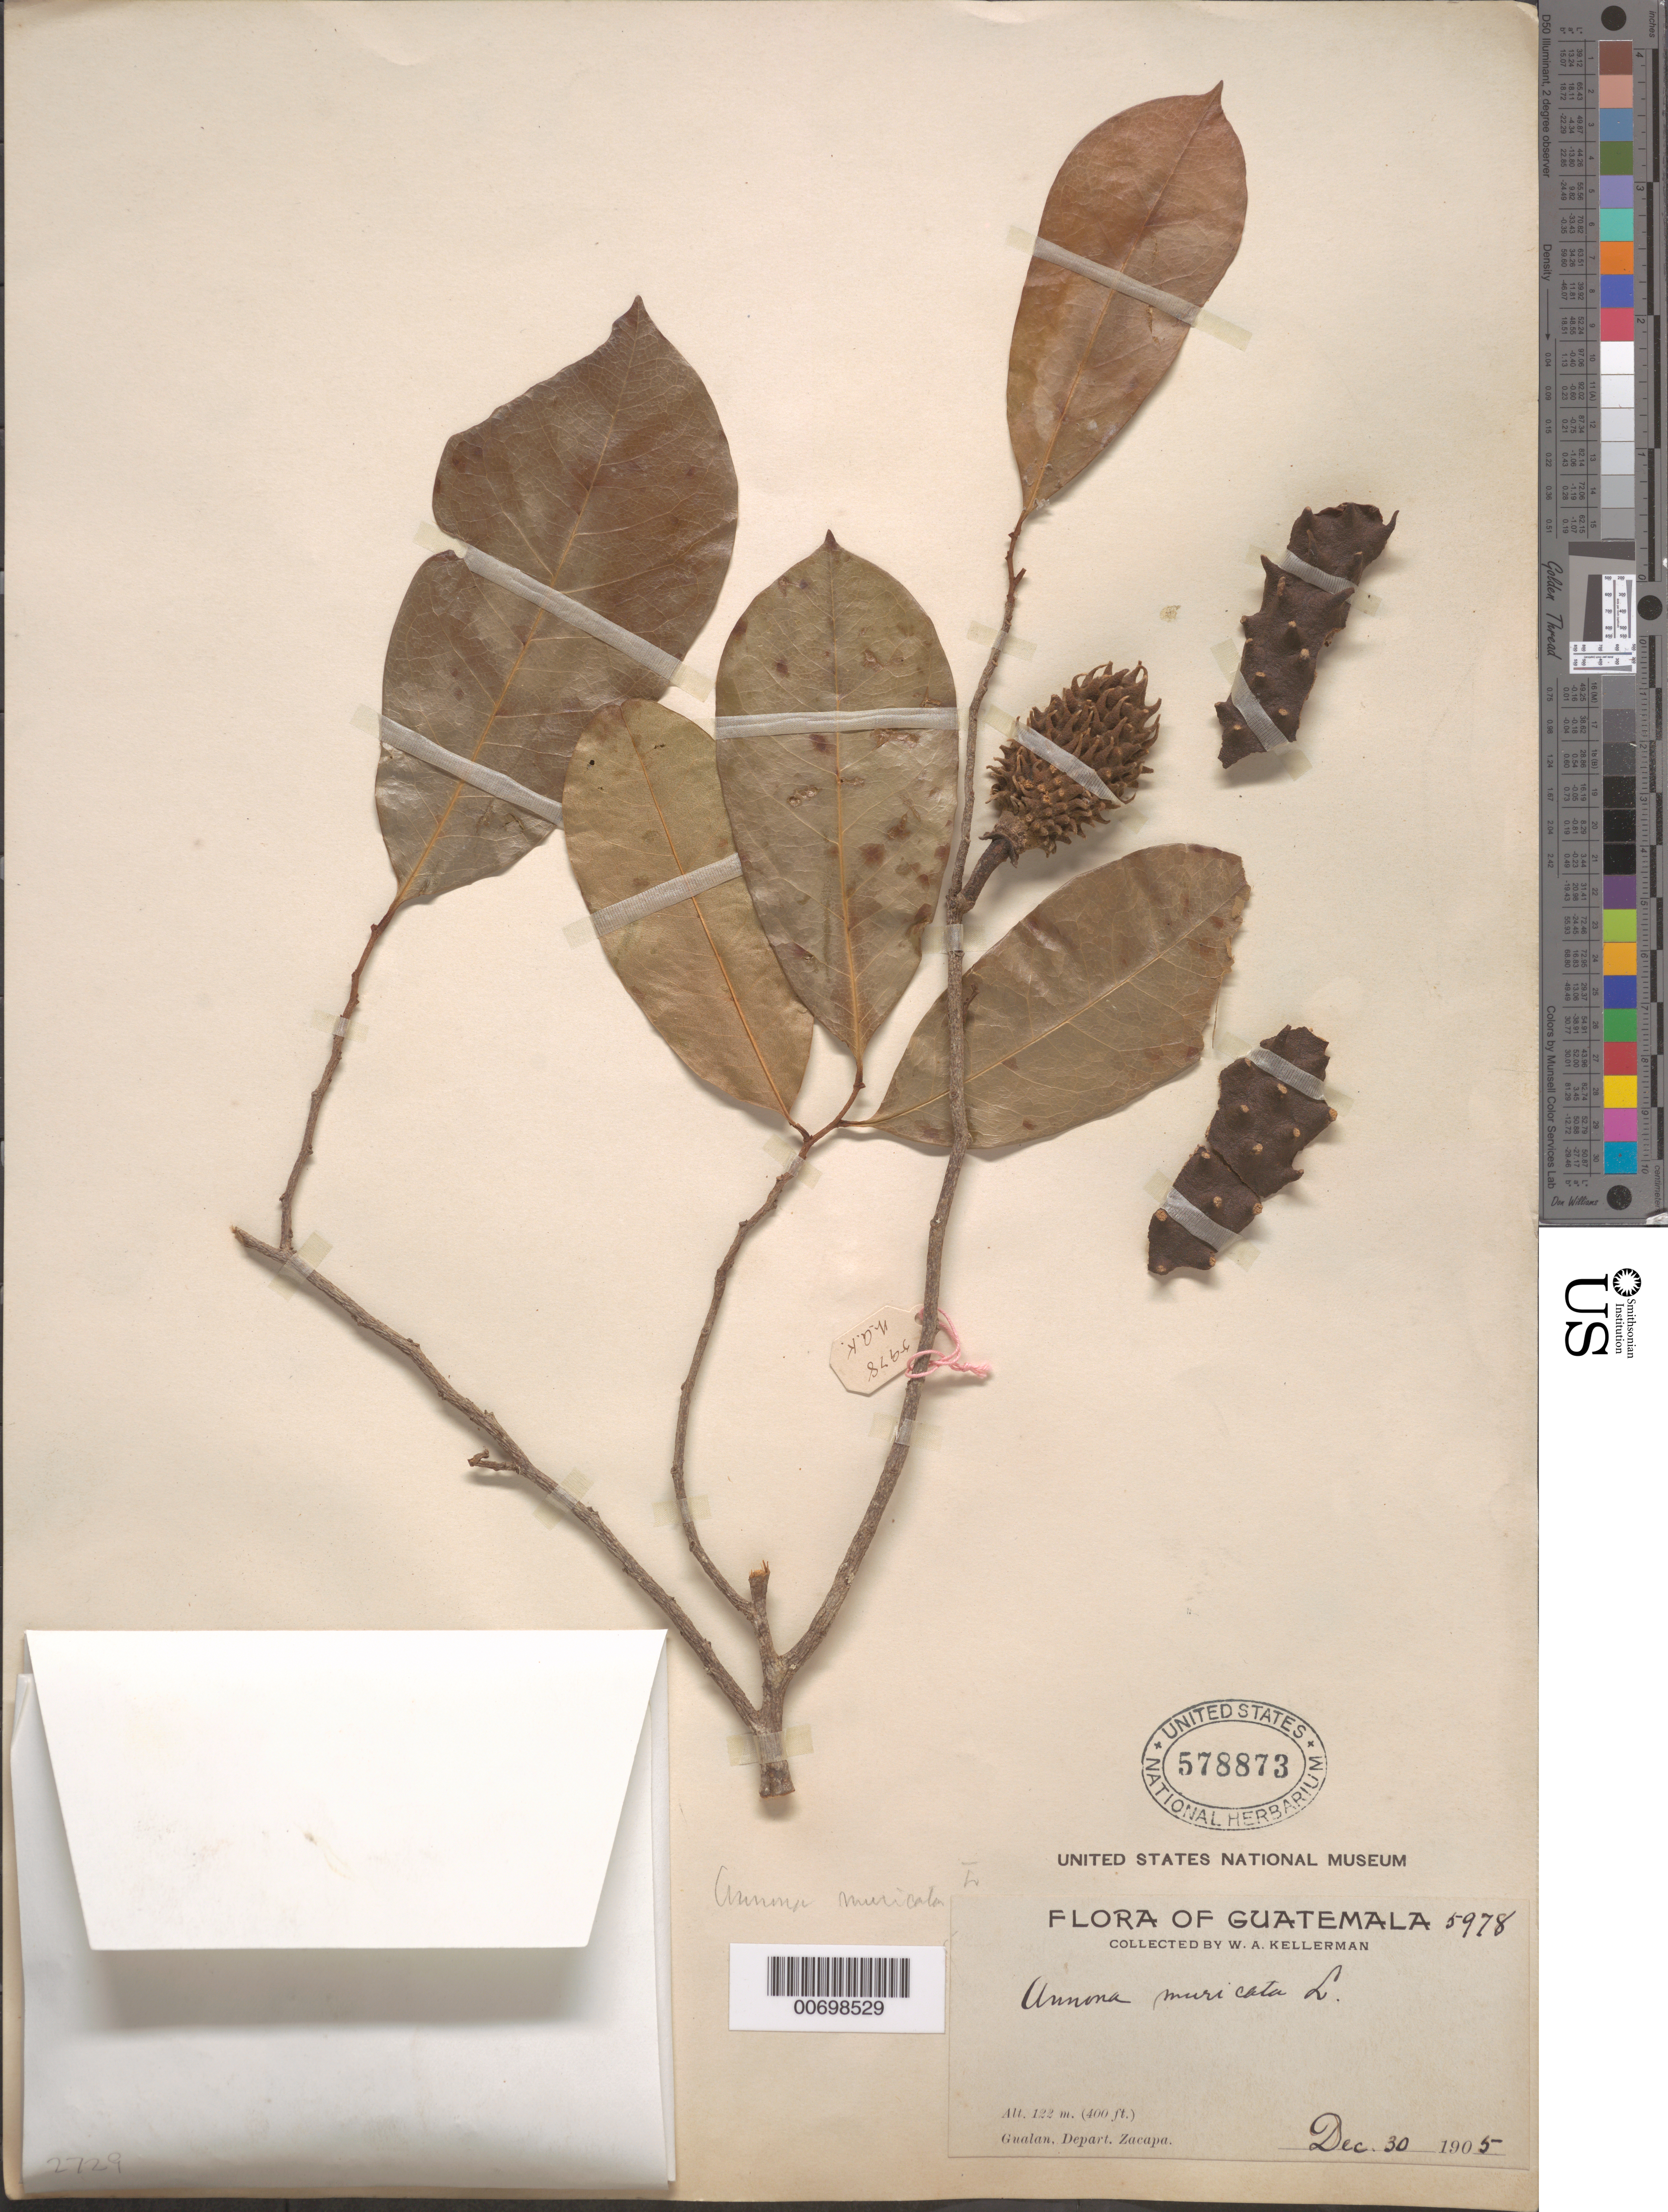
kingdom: Plantae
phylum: Tracheophyta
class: Magnoliopsida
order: Magnoliales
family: Annonaceae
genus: Annona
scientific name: Annona muricata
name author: L.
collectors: W. Kellerman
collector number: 5978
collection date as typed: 30 Dec 1905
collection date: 1905-12-30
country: Guatemala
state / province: Zacapa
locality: Gualan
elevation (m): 122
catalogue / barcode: US 578873